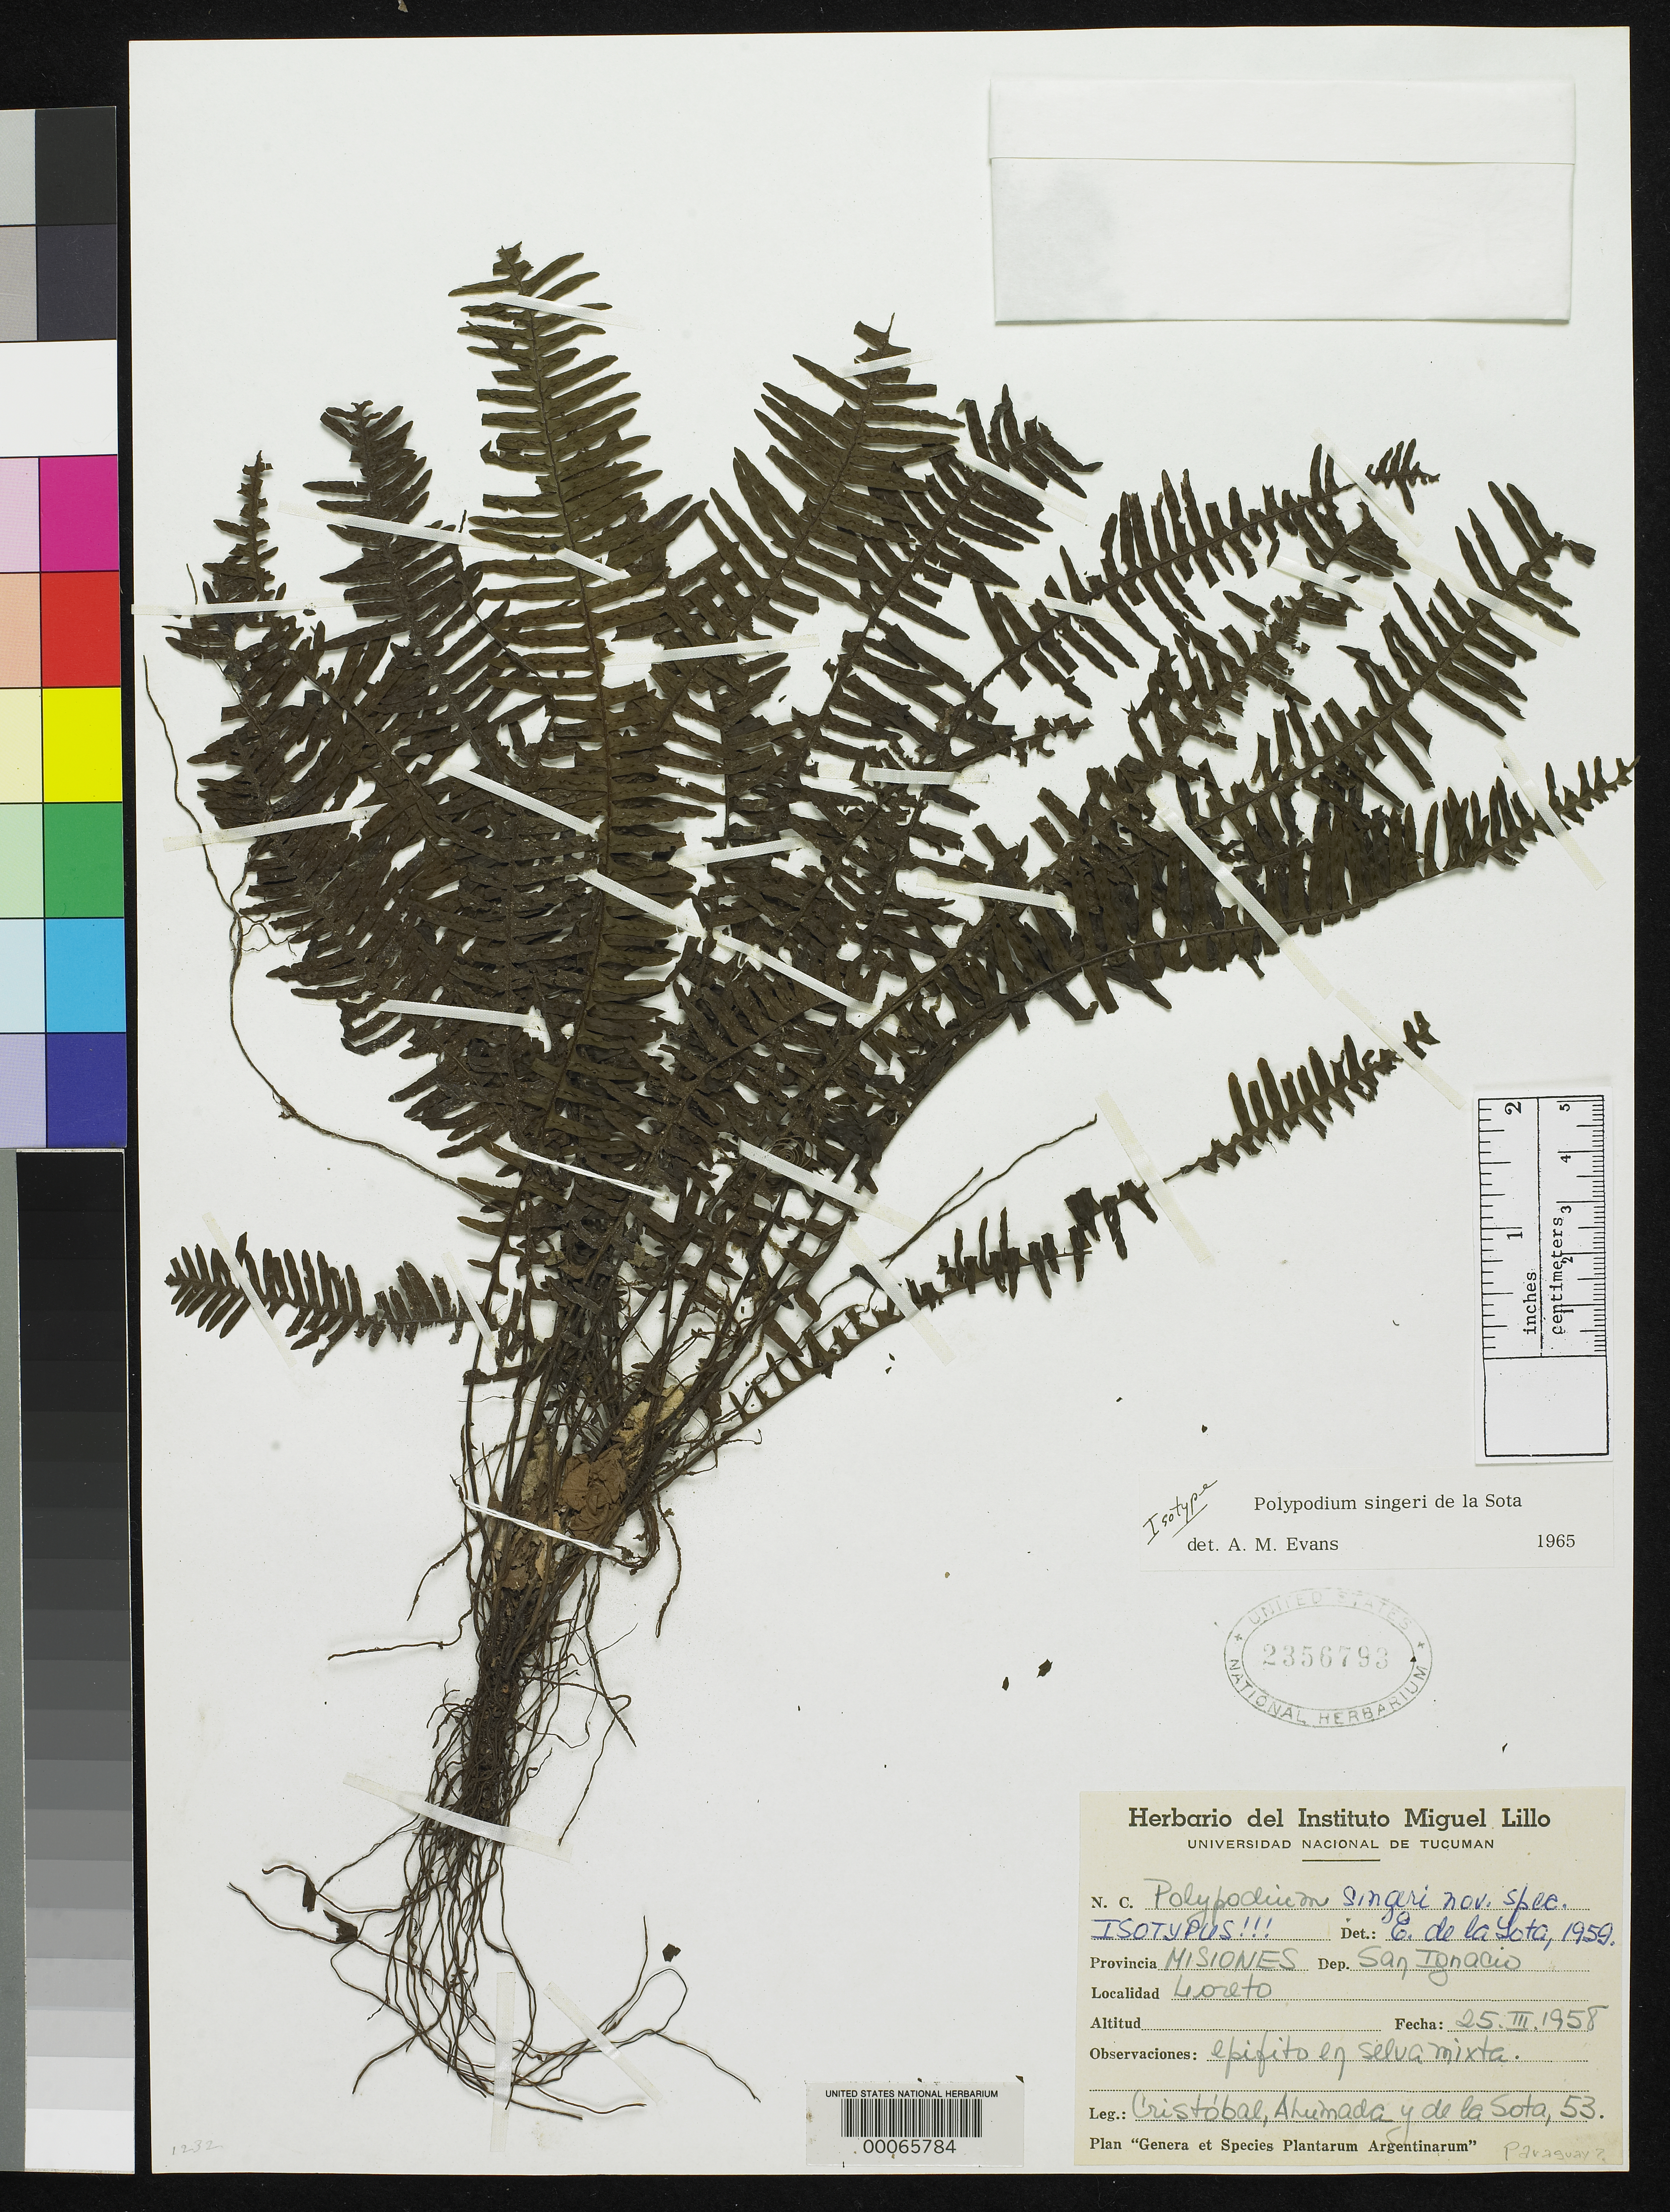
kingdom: Plantae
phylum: Tracheophyta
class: Polypodiopsida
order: Polypodiales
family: Polypodiaceae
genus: Polypodium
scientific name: Polypodium singeri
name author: de la Sota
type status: Isotype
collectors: C. L. Cristóbal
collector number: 53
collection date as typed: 25 Mar 1958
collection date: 1958-03-25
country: Argentina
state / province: Misiones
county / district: San Ignacio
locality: Loreto.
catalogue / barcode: US 2356793